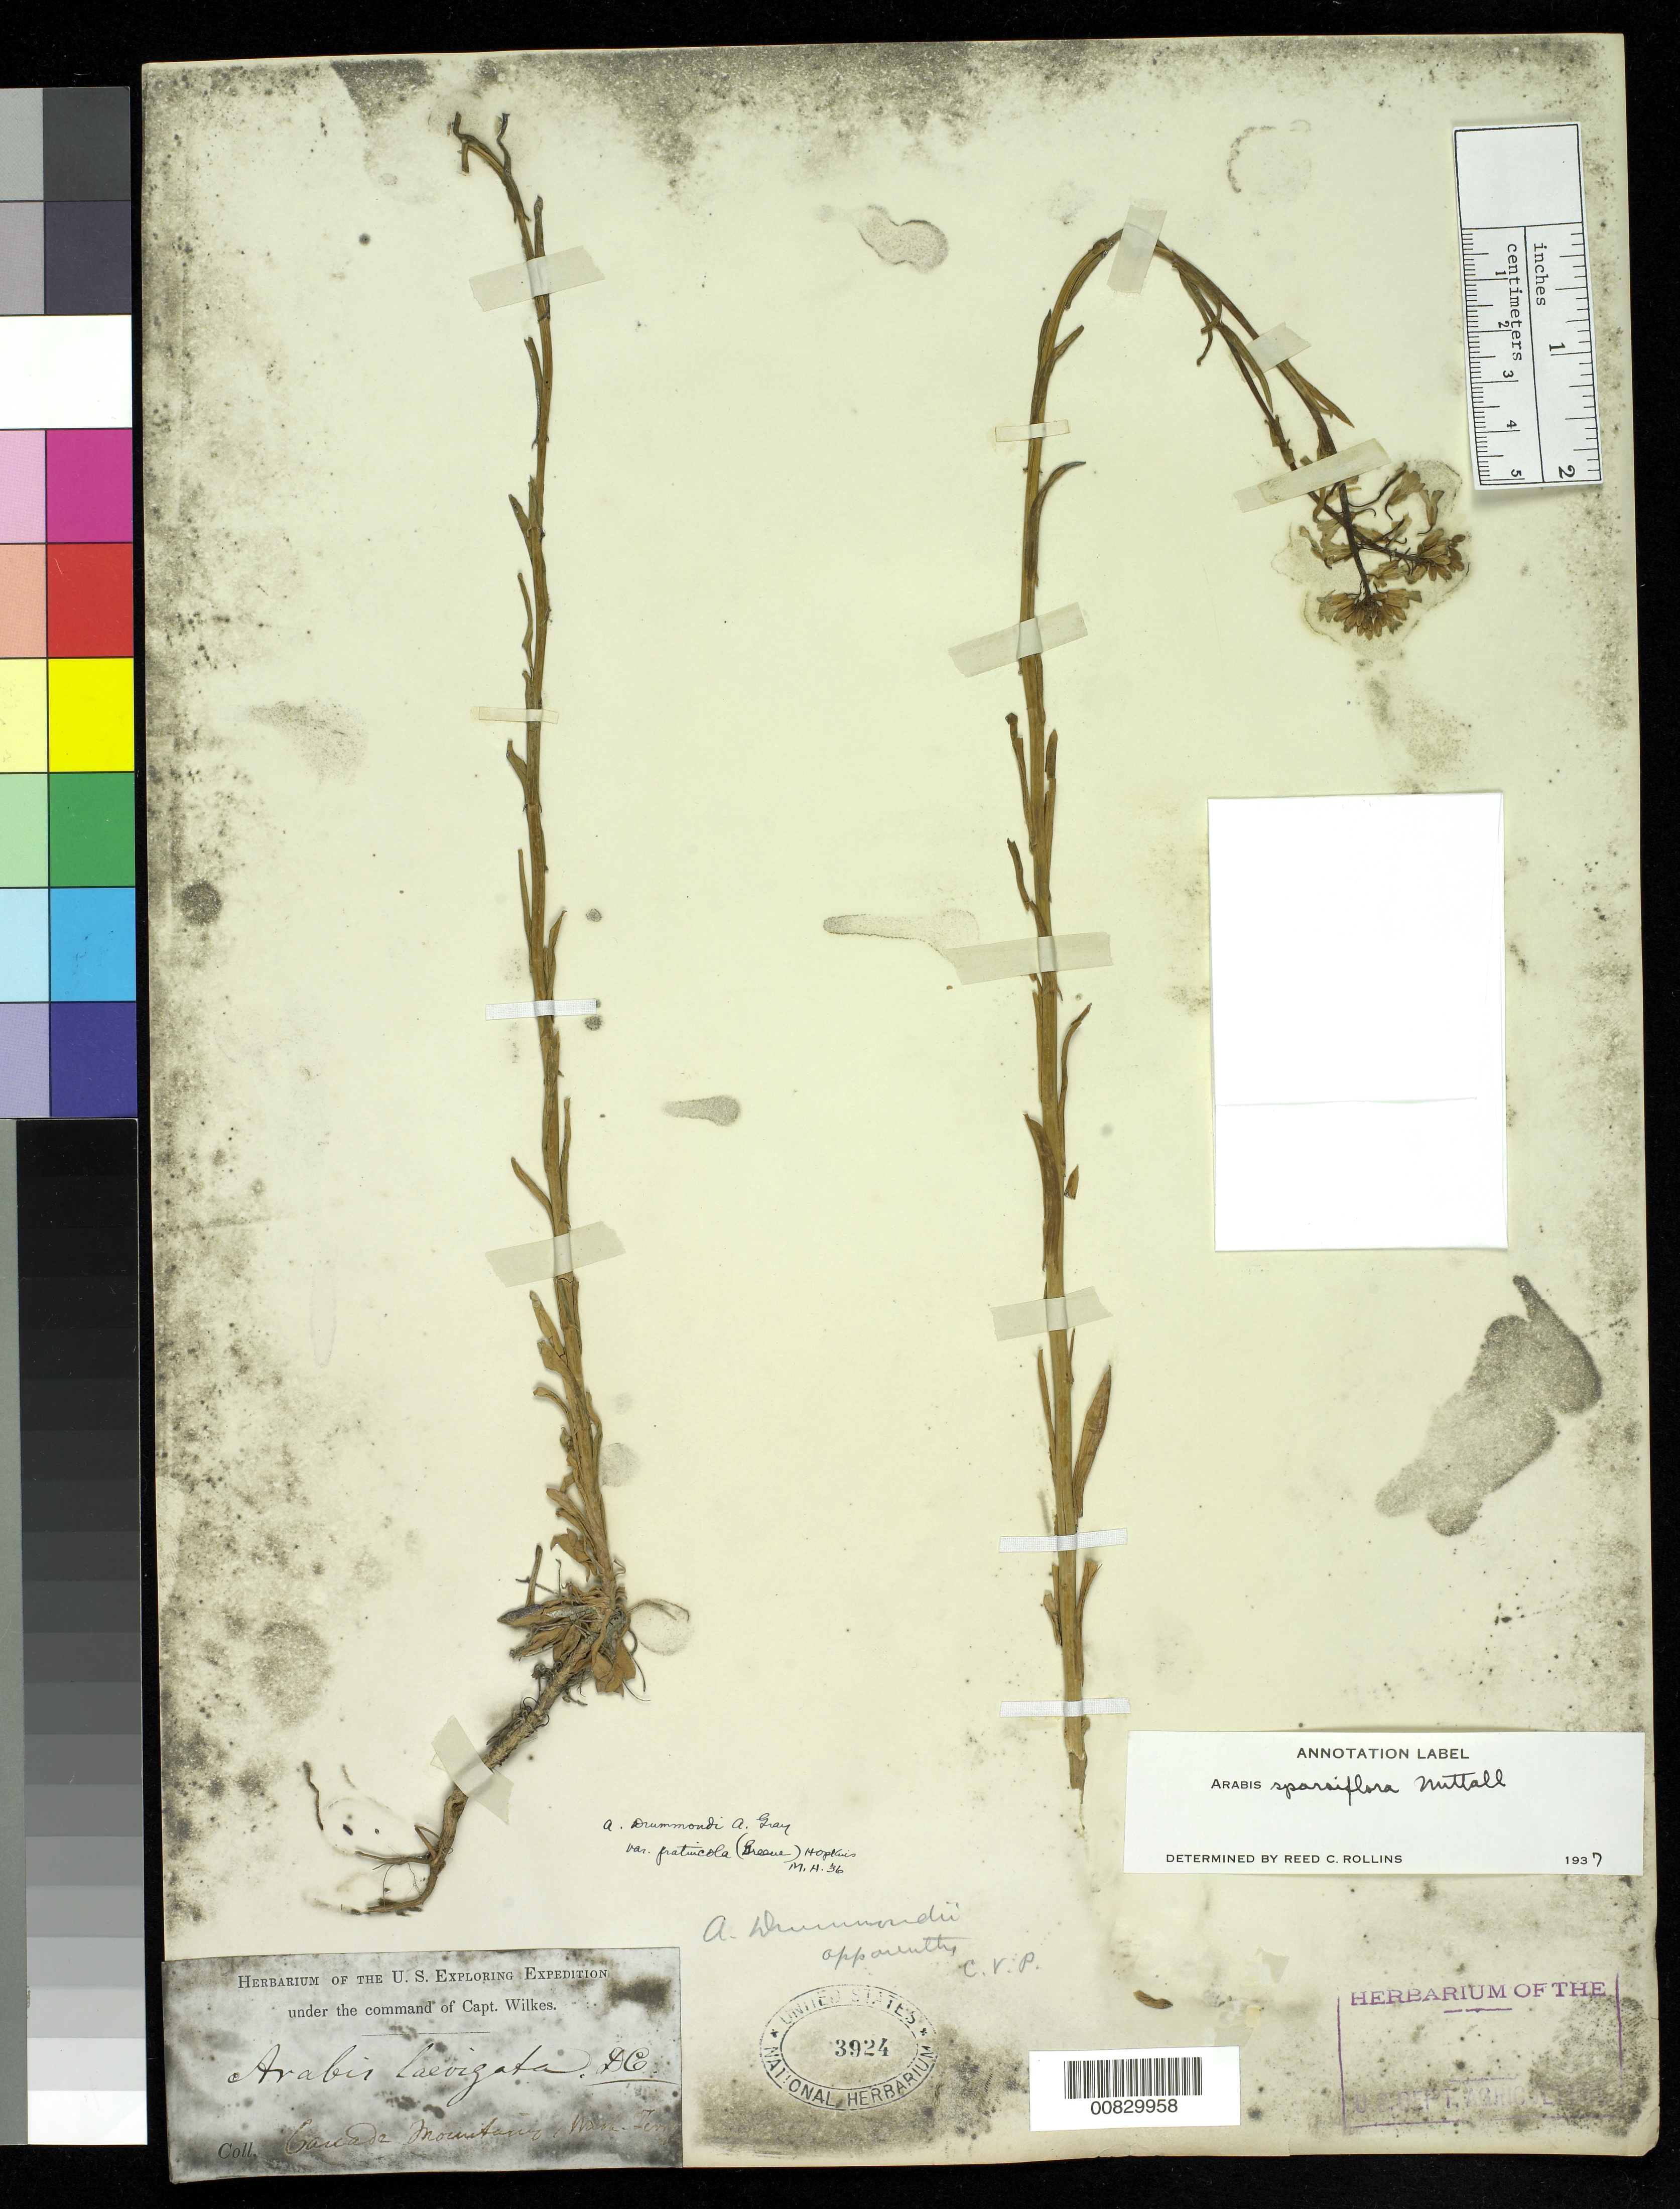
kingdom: Plantae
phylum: Tracheophyta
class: Magnoliopsida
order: Brassicales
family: Brassicaceae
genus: Arabis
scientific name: Arabis sparsiflora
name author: Nutt.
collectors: Wilkes Explor. Exped.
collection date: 1838/1842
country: United States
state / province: Washington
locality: Cascade Mountains, Wash. Terry.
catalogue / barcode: US 3924